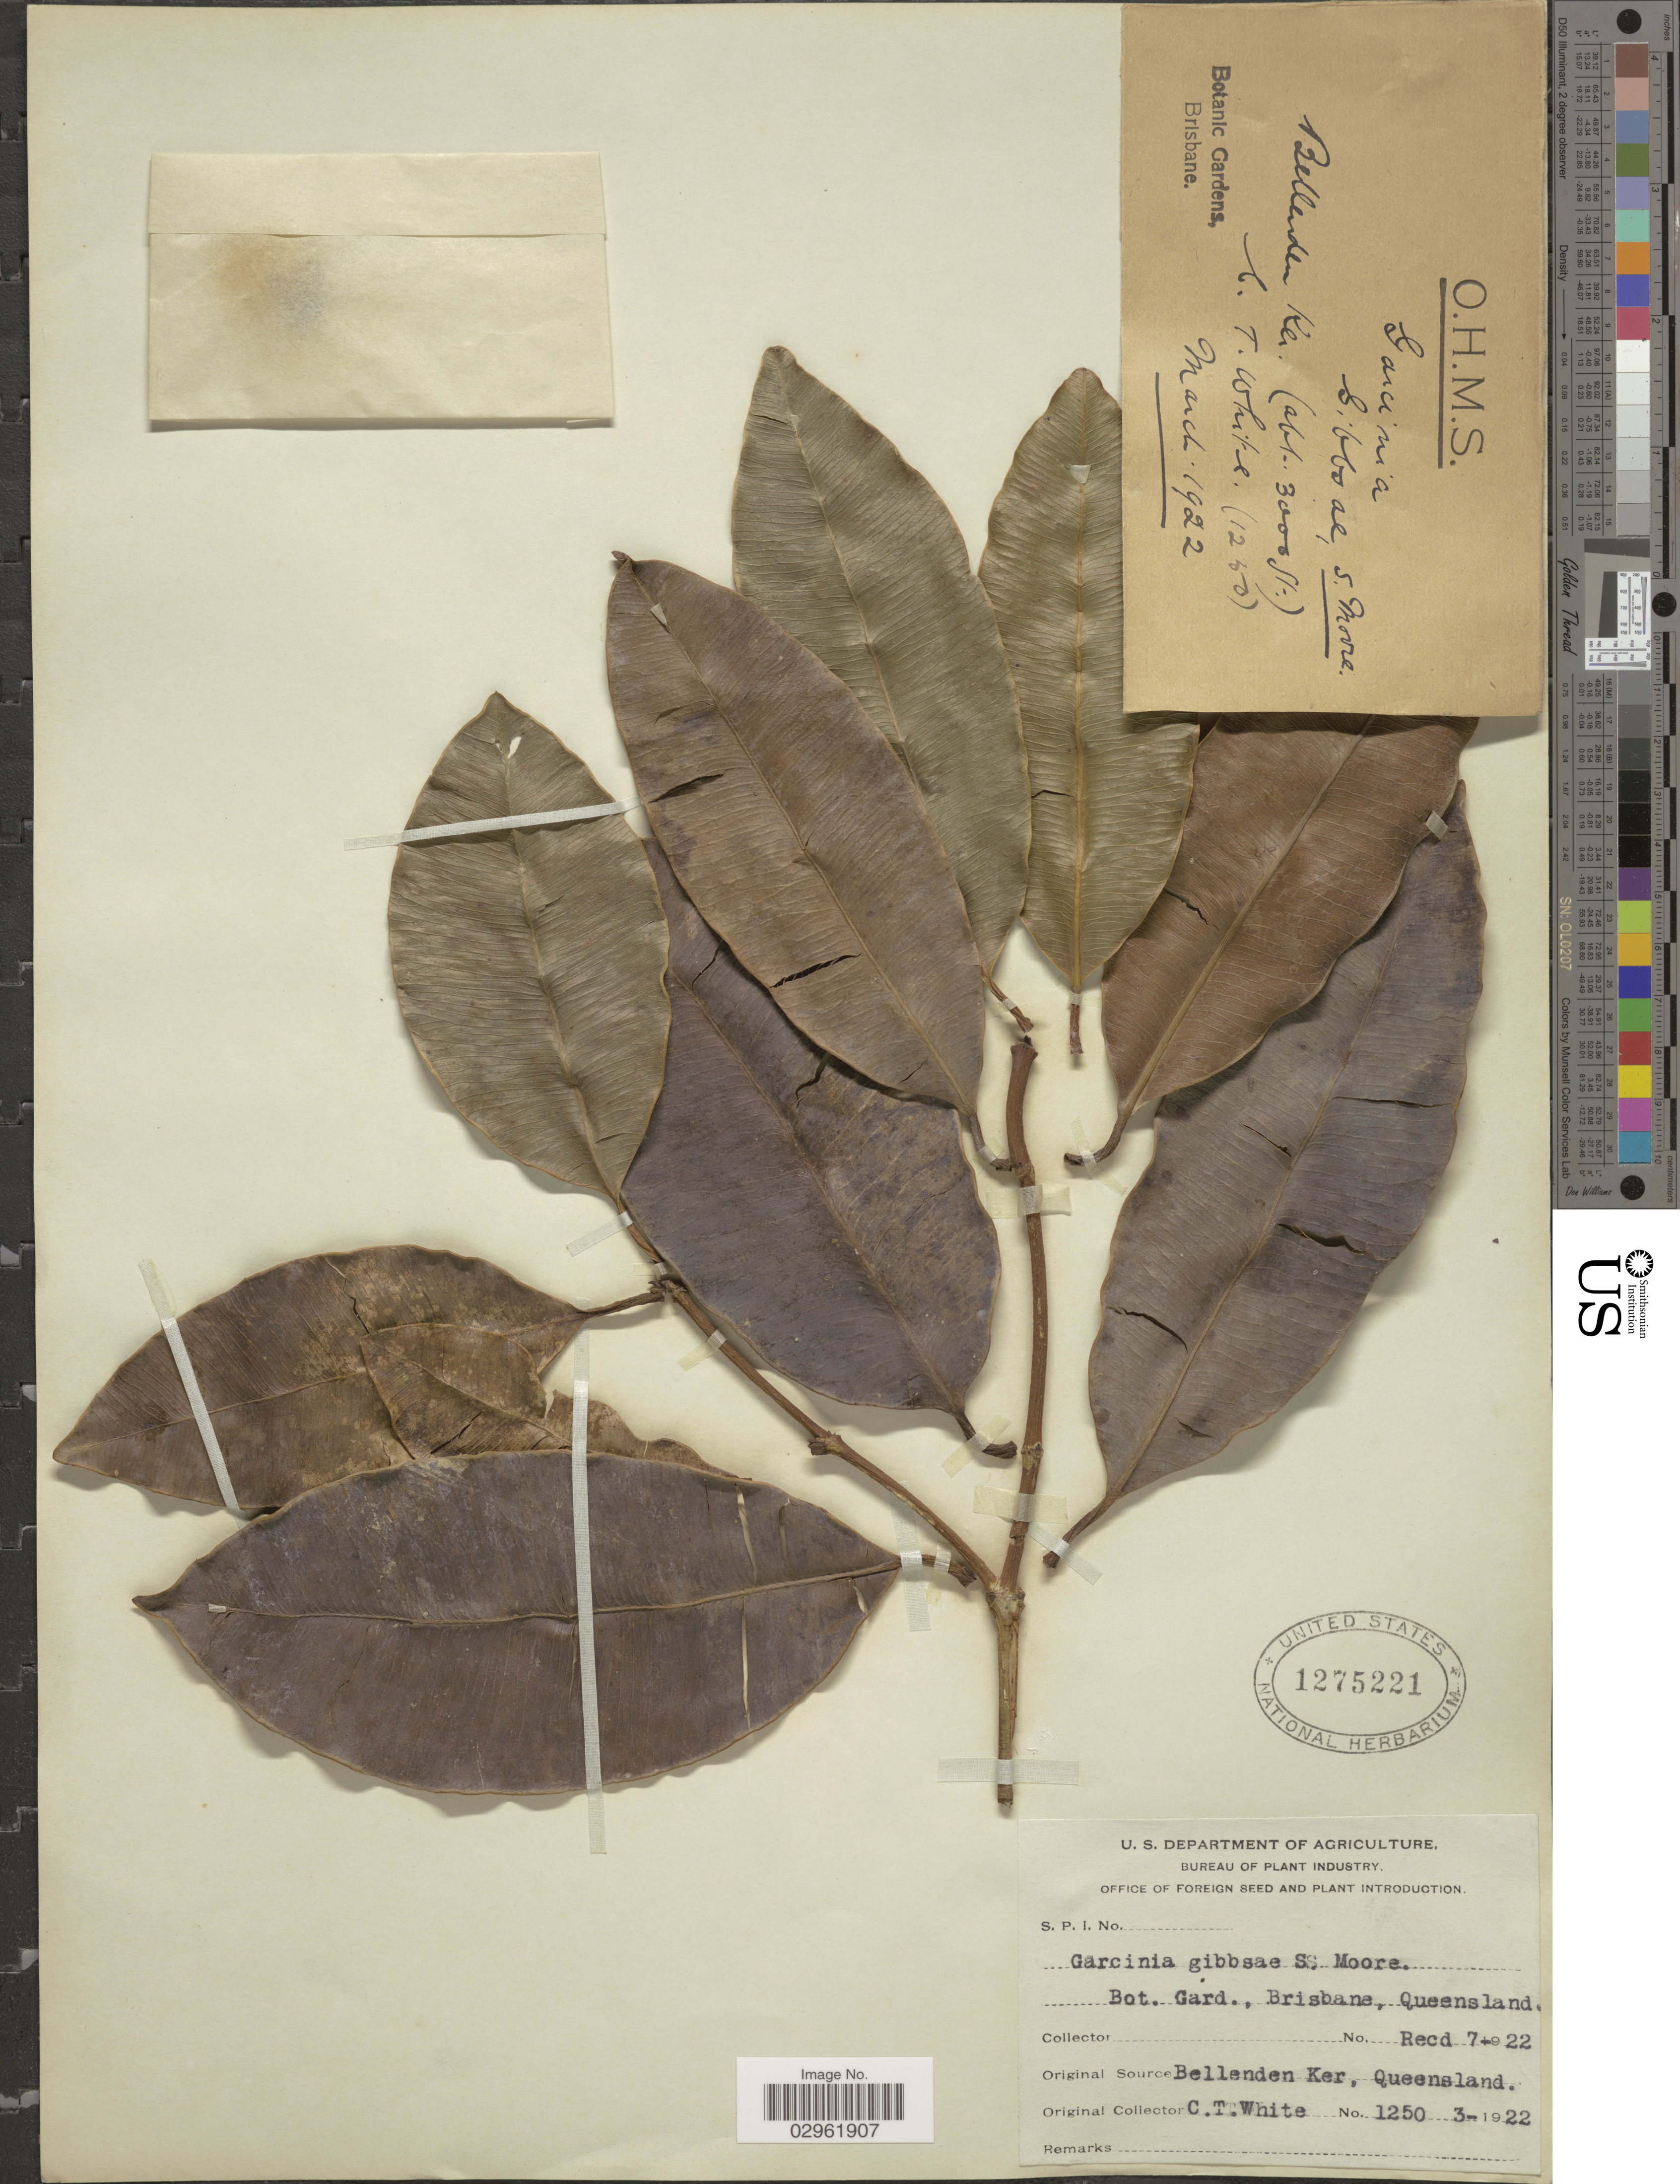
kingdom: Plantae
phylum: Tracheophyta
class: Magnoliopsida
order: Malpighiales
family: Clusiaceae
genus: Garcinia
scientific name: Garcinia gibbsiae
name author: S. Moore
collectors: C. T. White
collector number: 1250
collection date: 1922-03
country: Australia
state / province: Queensland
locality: Bot. Gard., Brisbane, Queensland.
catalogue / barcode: US 1275221